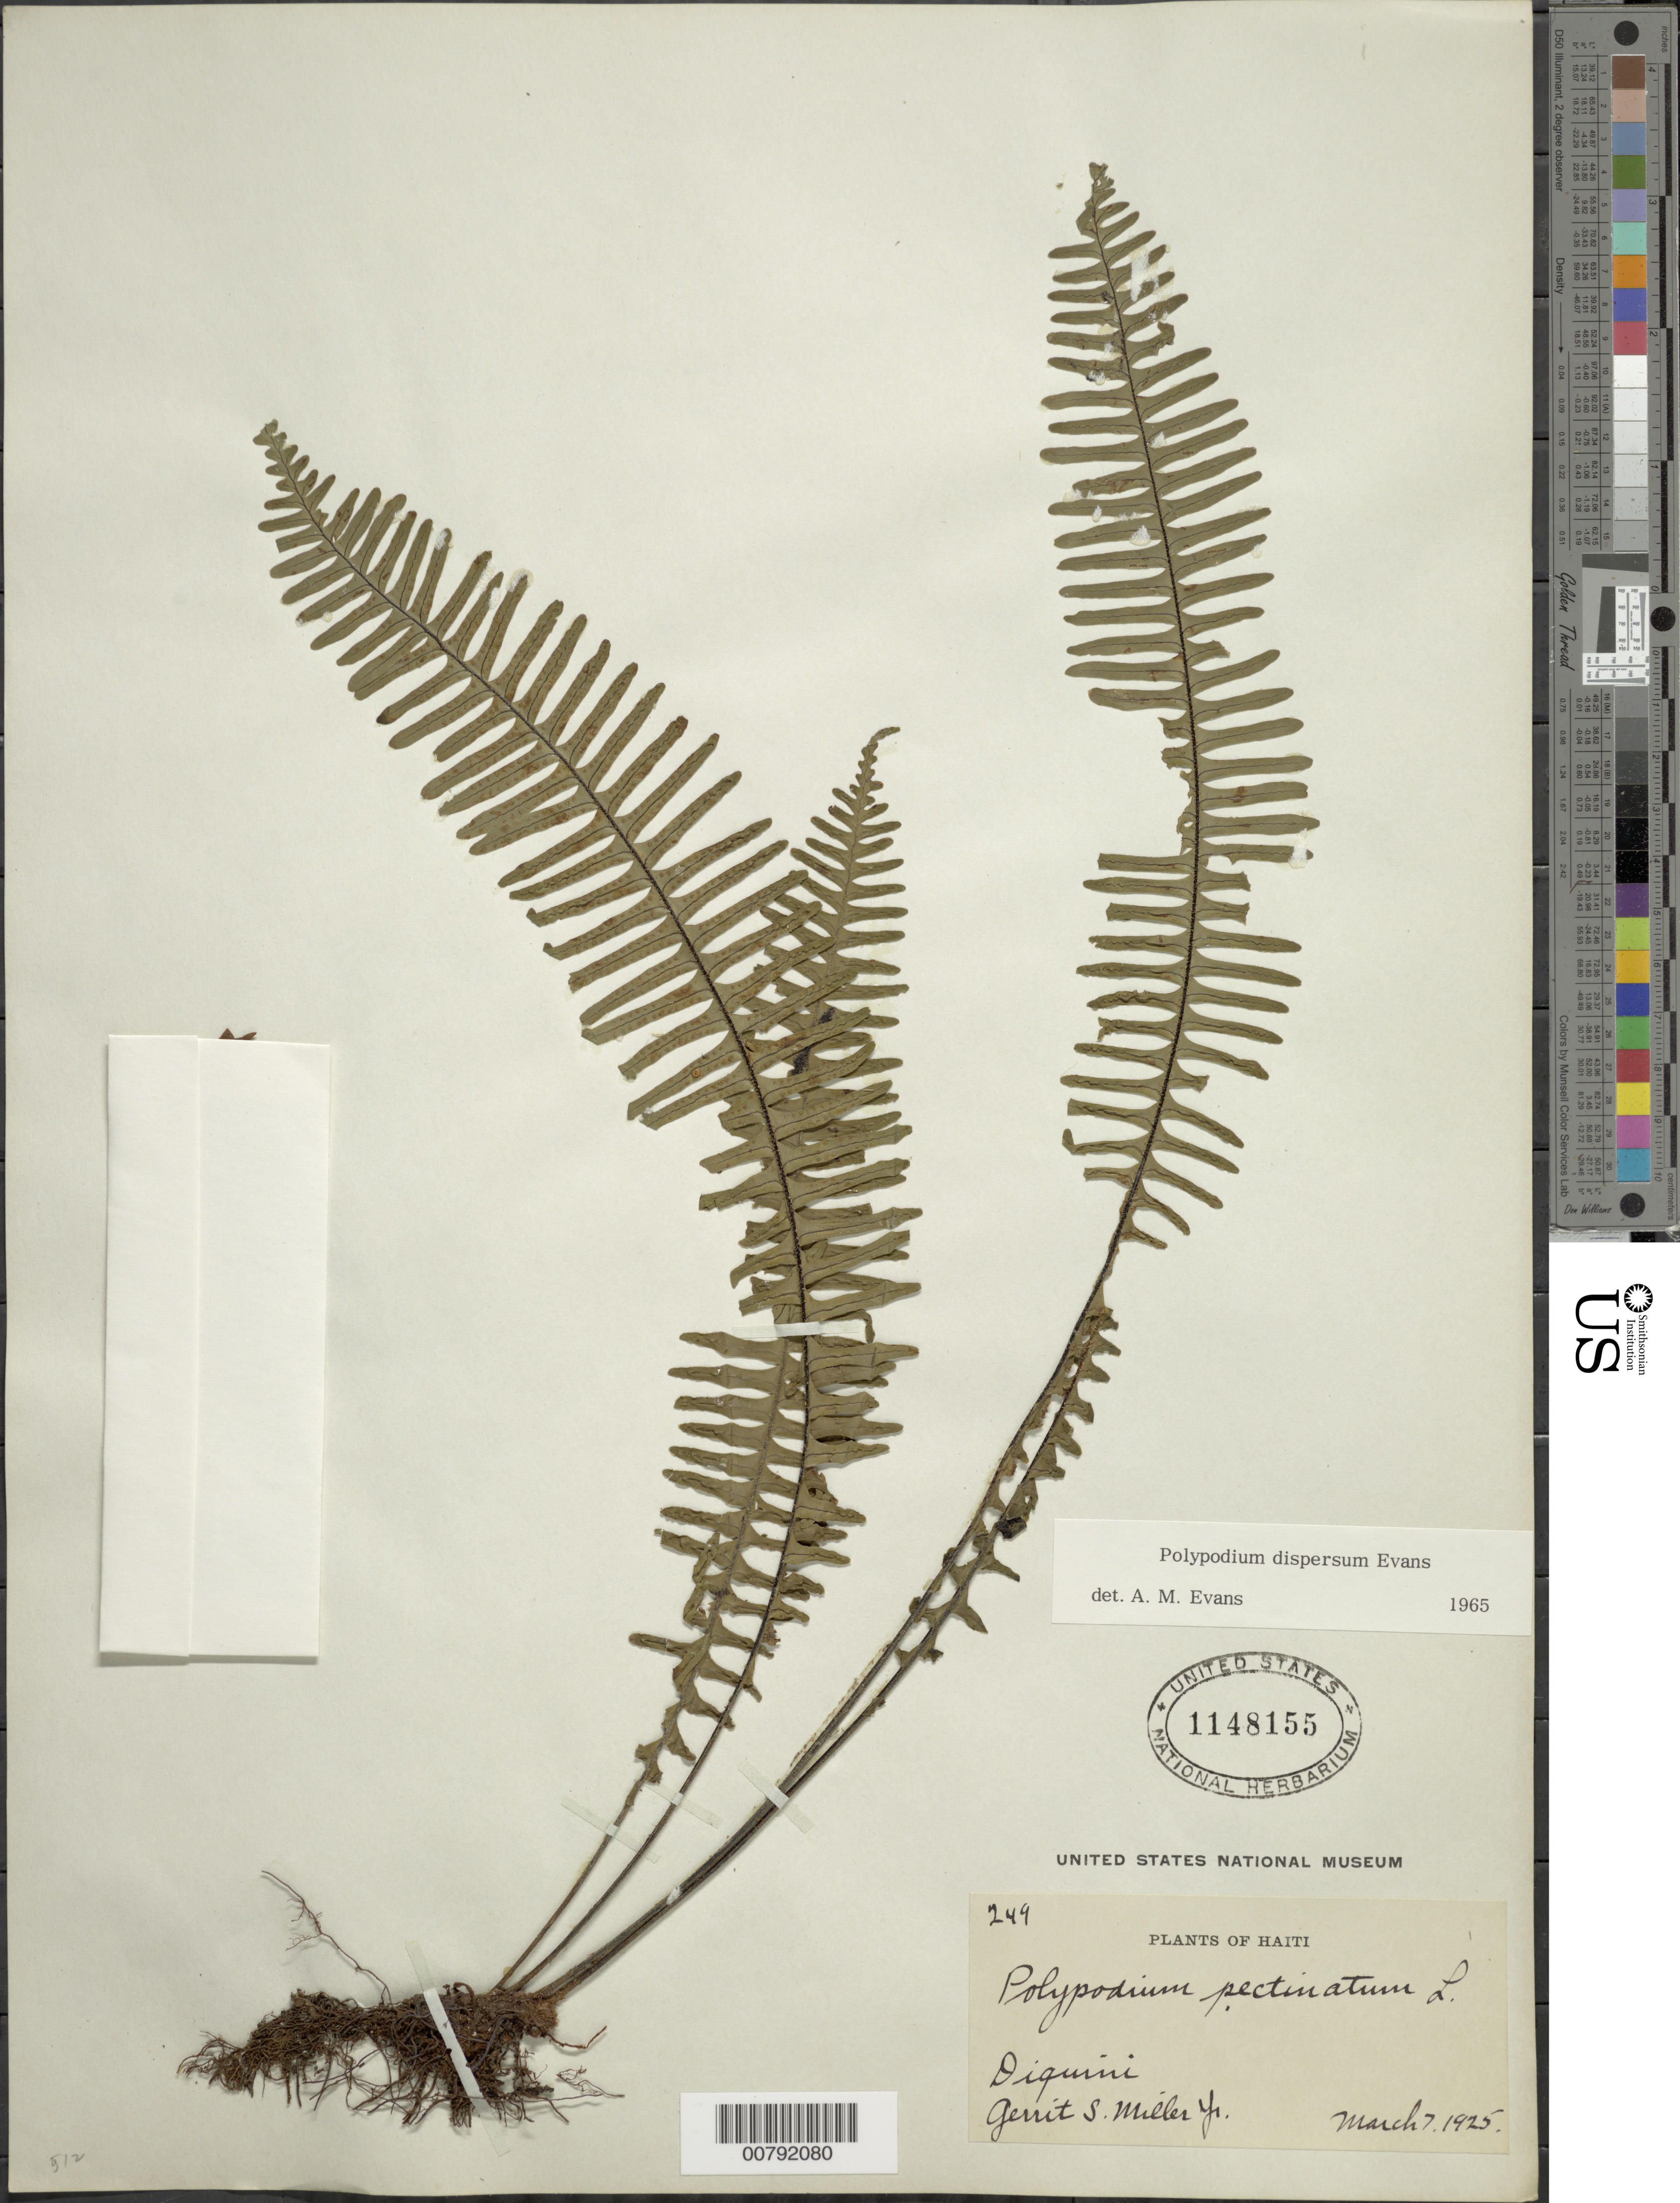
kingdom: Plantae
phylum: Tracheophyta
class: Polypodiopsida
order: Polypodiales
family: Polypodiaceae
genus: Pecluma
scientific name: Pecluma dispersa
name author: (A.M. Evans) M.G. Price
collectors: G. S. Miller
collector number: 249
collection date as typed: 07 Mar 1925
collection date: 1925-03-07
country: Haiti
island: Hispaniola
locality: Diquini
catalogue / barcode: US 1148155